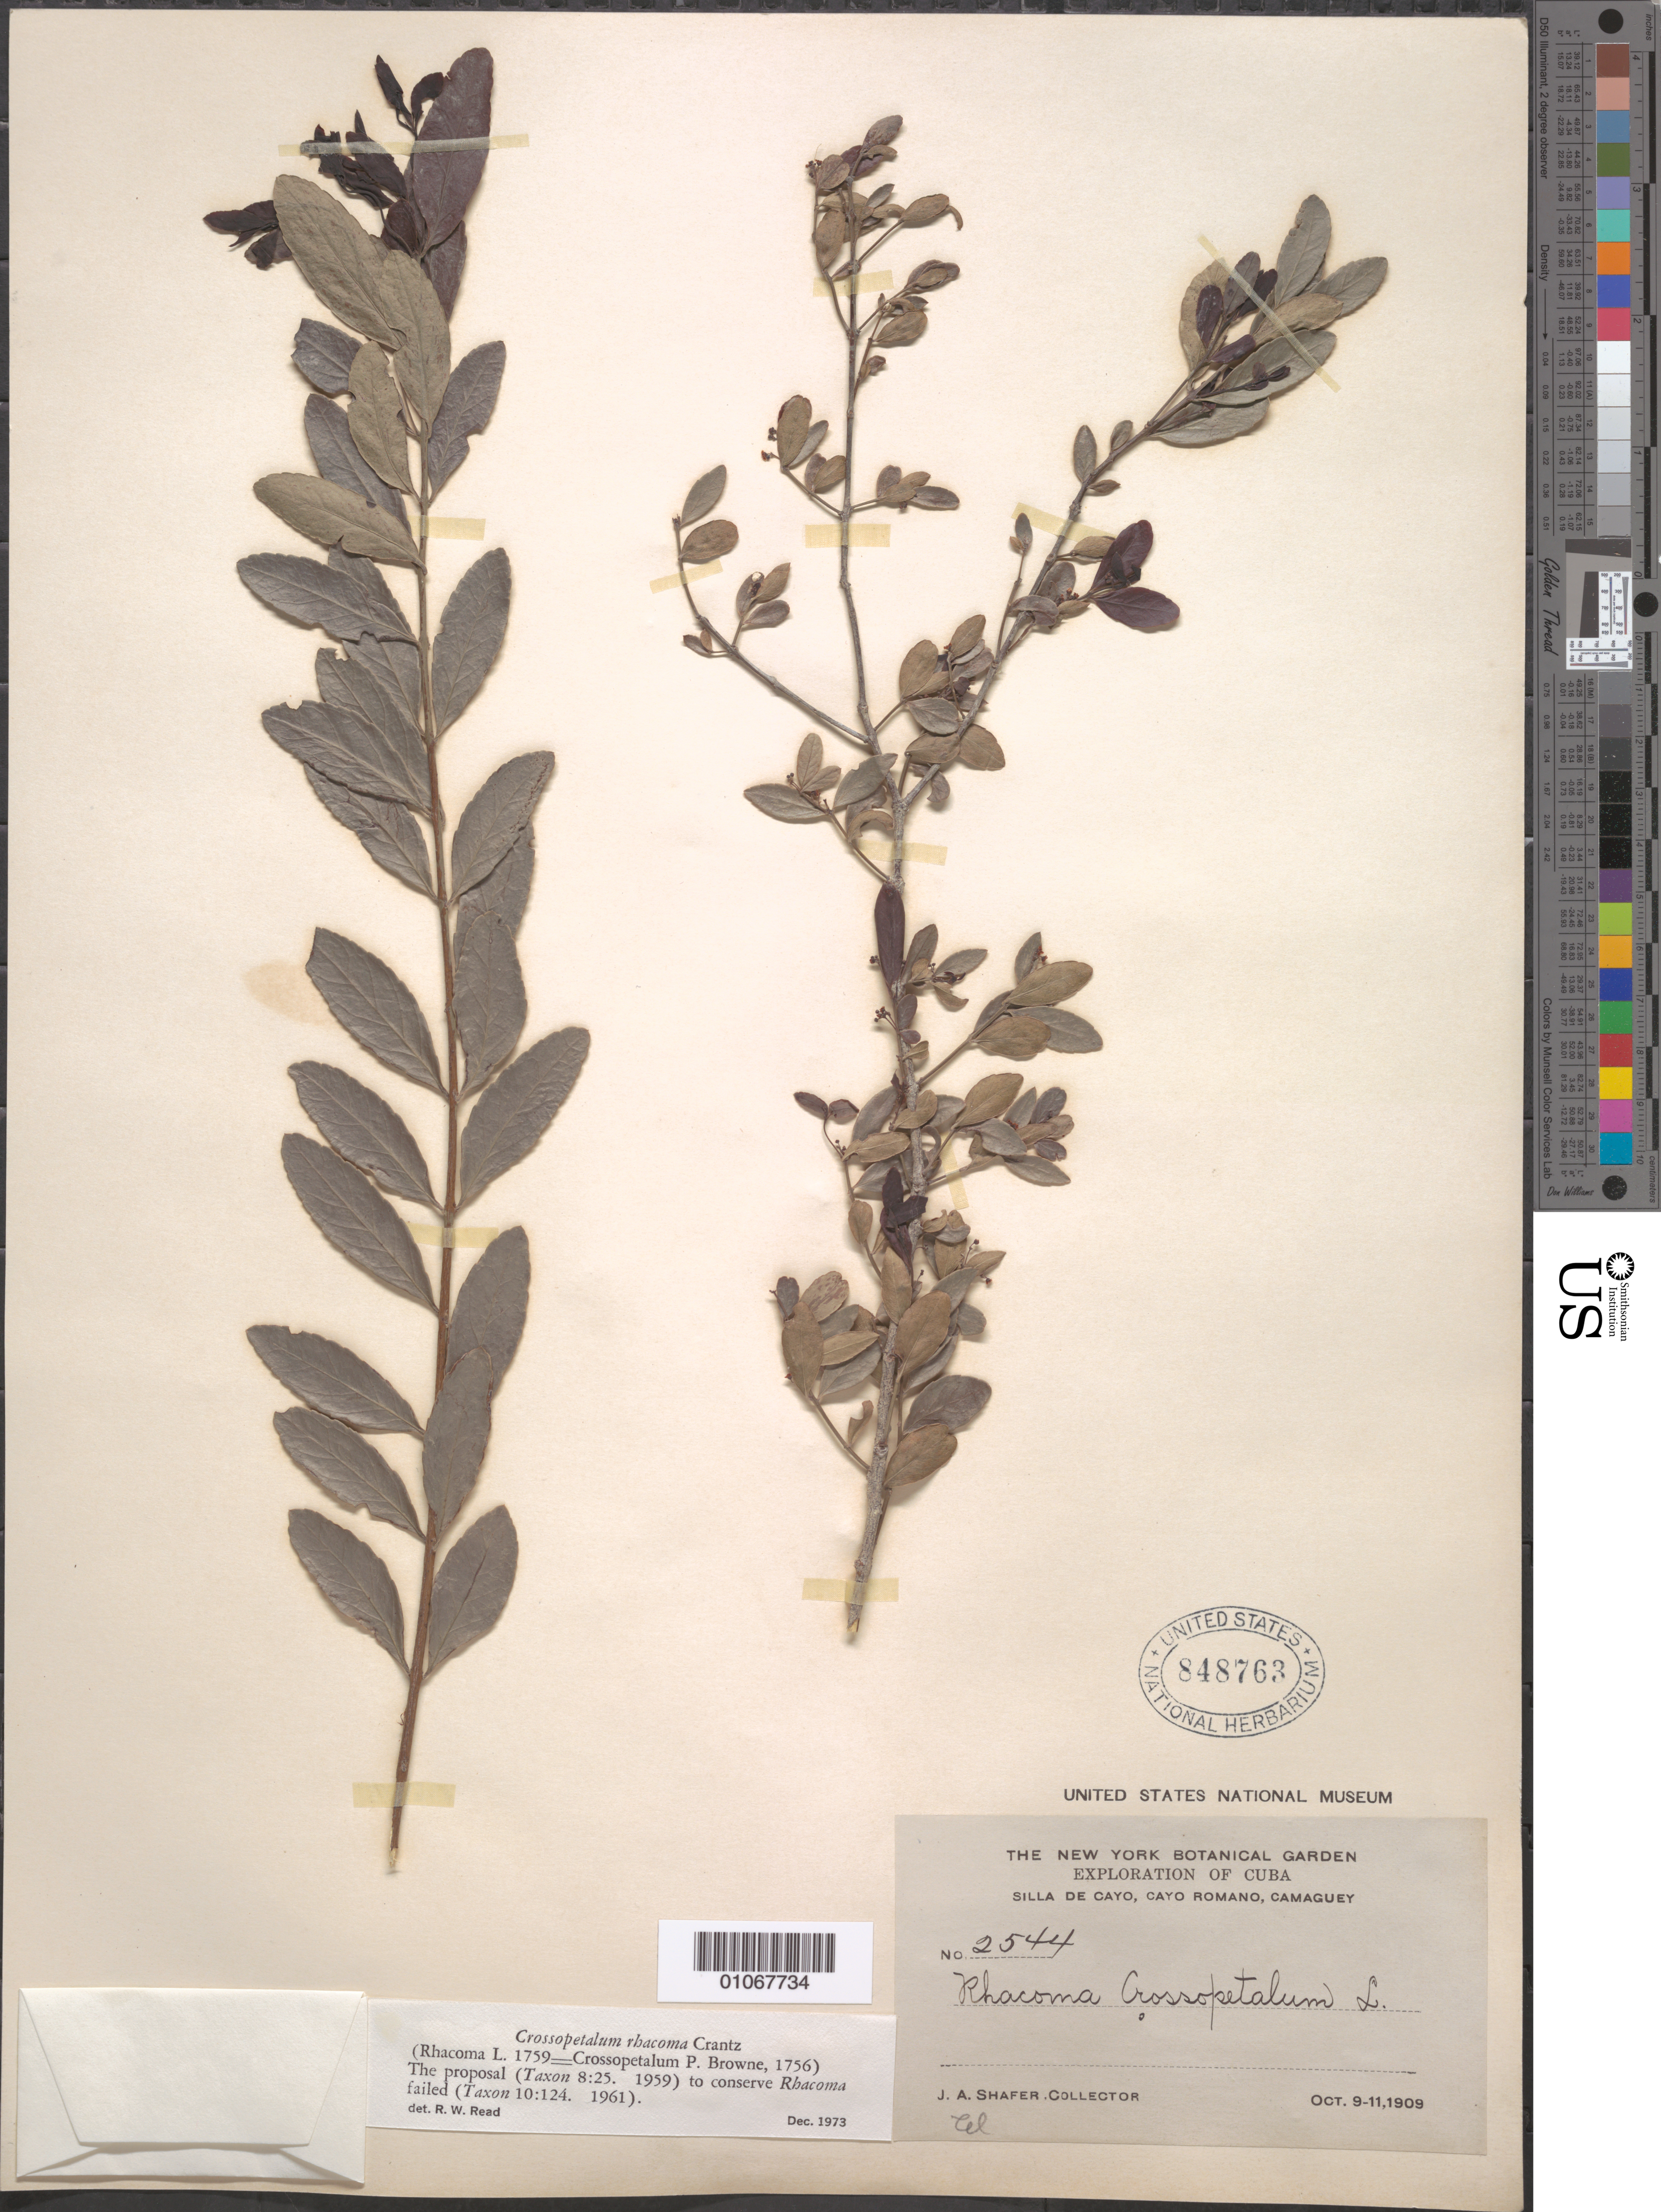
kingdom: Plantae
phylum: Tracheophyta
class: Magnoliopsida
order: Celastrales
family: Celastraceae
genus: Crossopetalum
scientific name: Crossopetalum rhacoma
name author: Crantz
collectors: J. A. Shafer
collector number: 2544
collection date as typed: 09 Oct 1909 to 11 Oct 1909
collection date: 1909-10-09/1909-10-11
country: Cuba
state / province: Camagüey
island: Cuba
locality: Camagüey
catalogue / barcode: US 848763